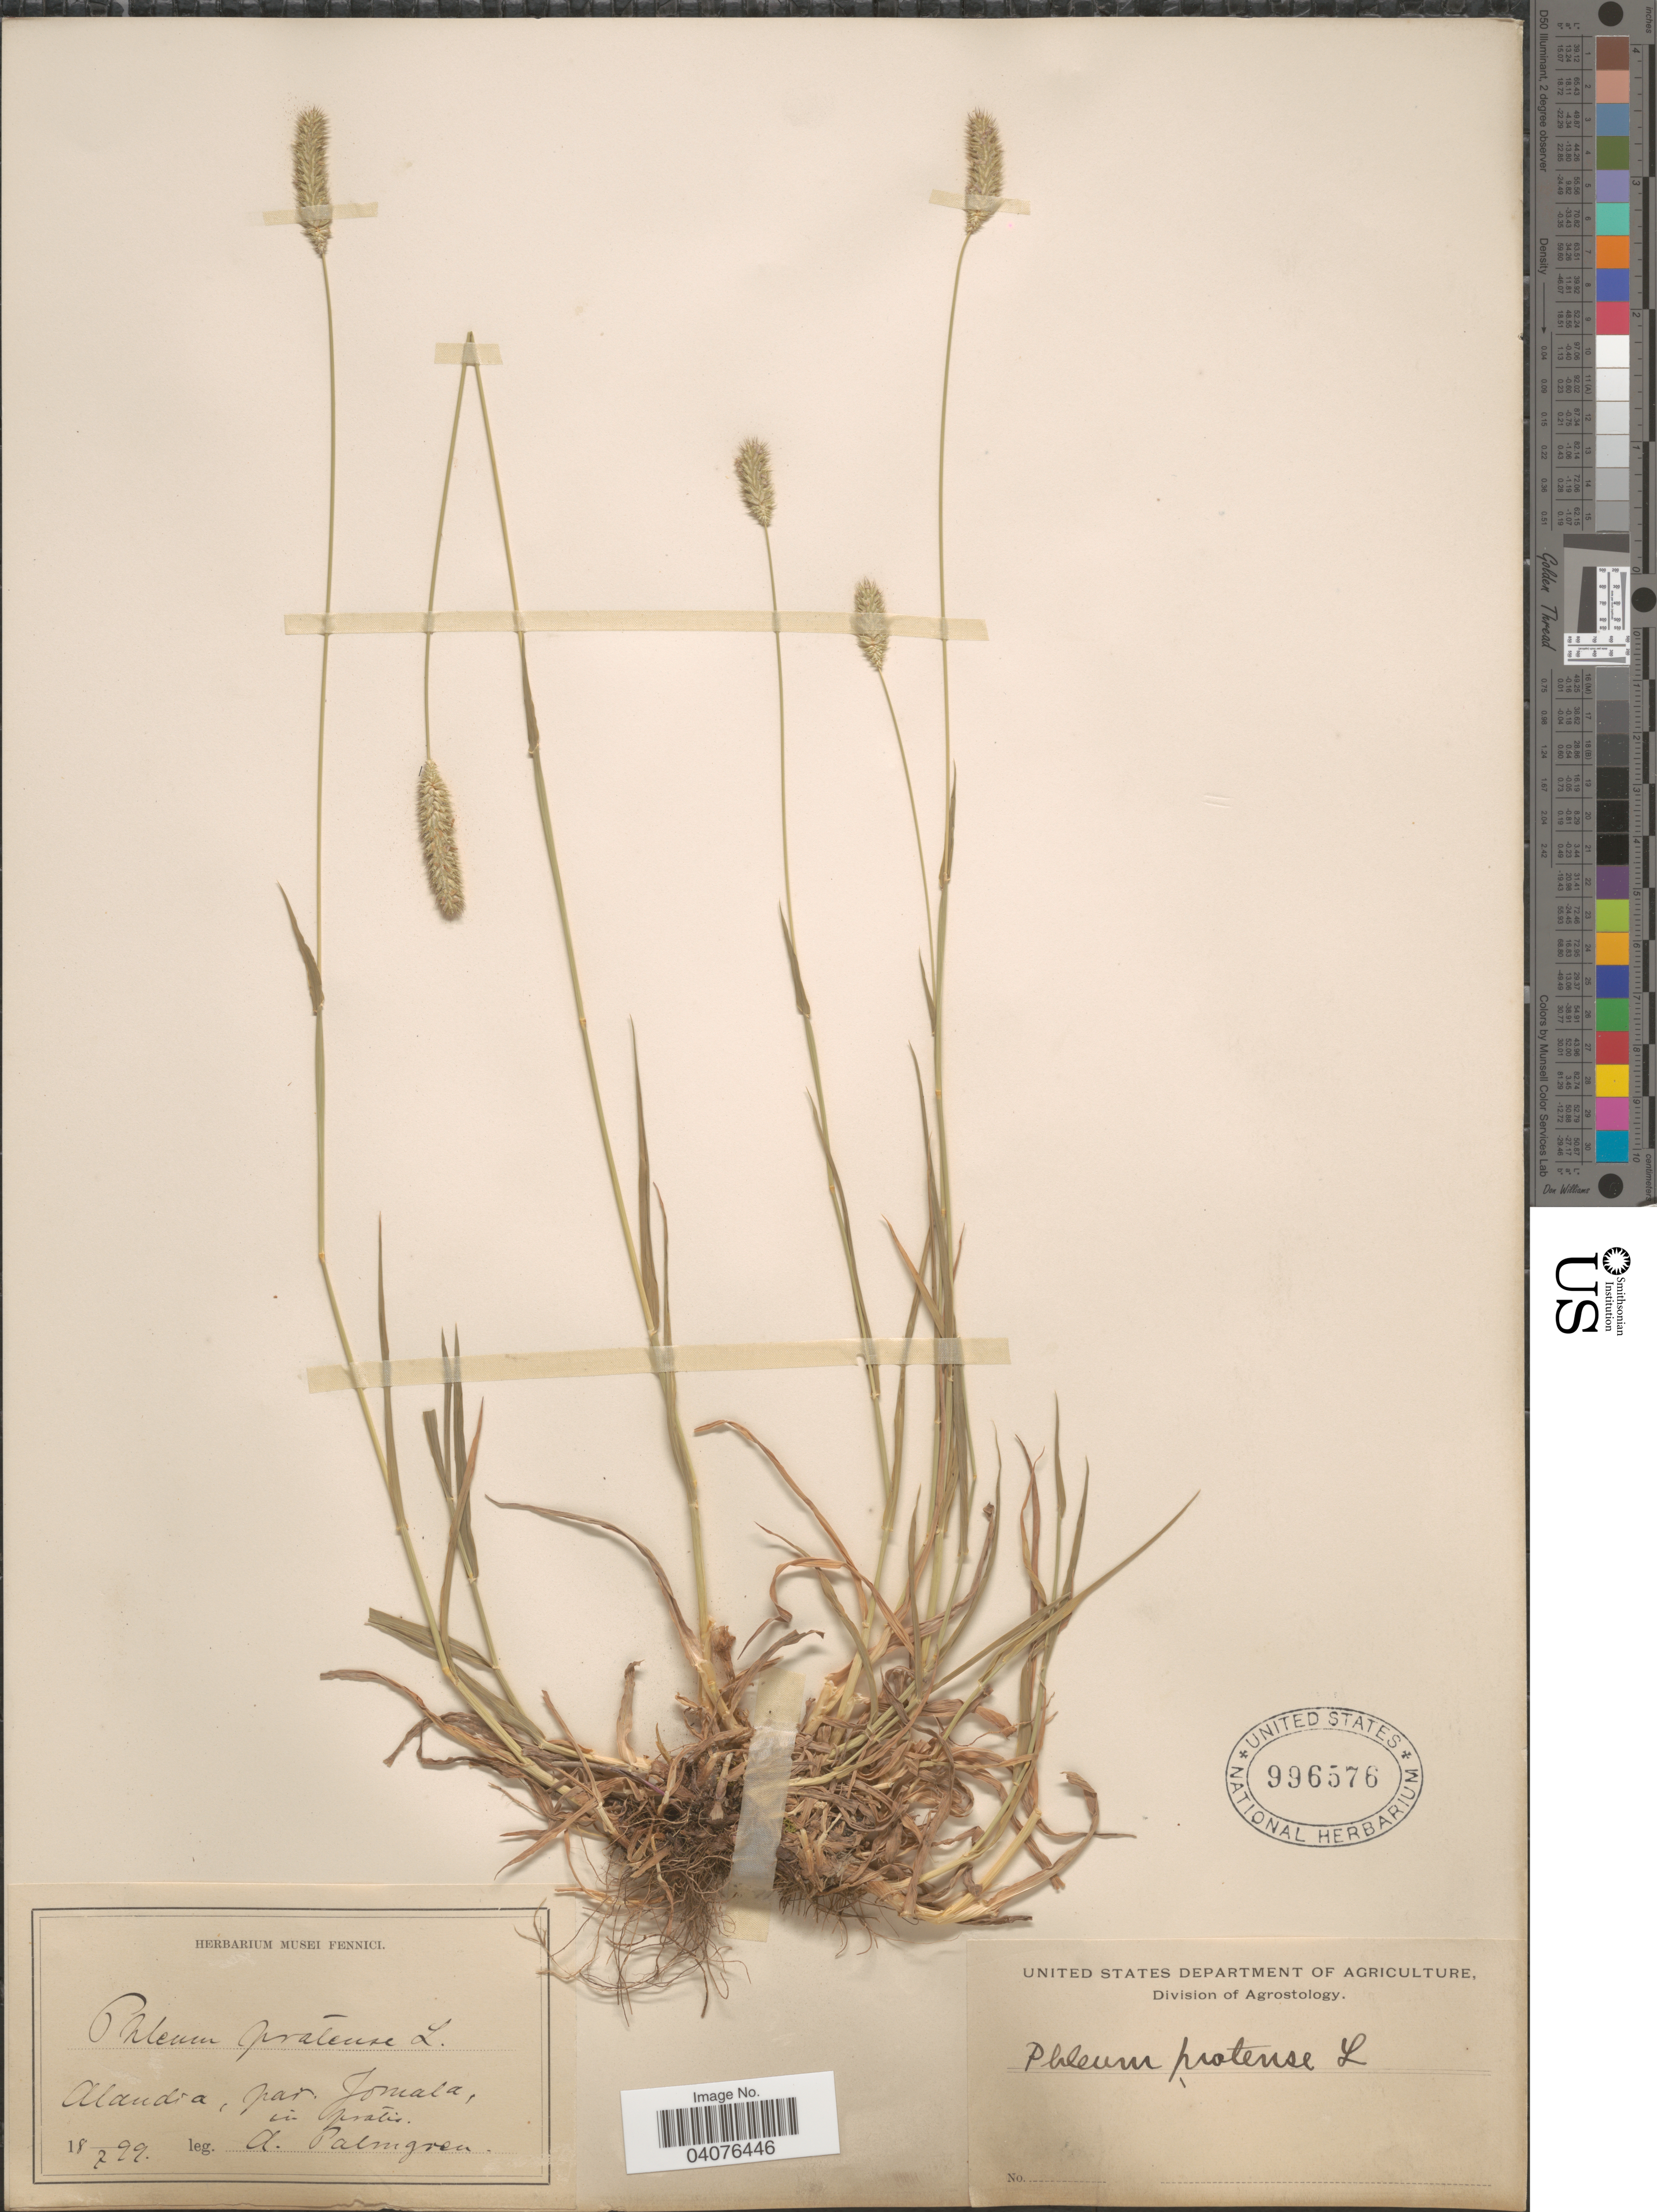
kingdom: Plantae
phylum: Tracheophyta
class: Liliopsida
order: Poales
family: Poaceae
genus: Phleum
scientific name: Phleum pratense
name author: L.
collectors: A. Palmgren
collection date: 1899-07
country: Finland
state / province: Ahvenanmaa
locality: Alandia, par. Jomala, in pratis.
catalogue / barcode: US 996576